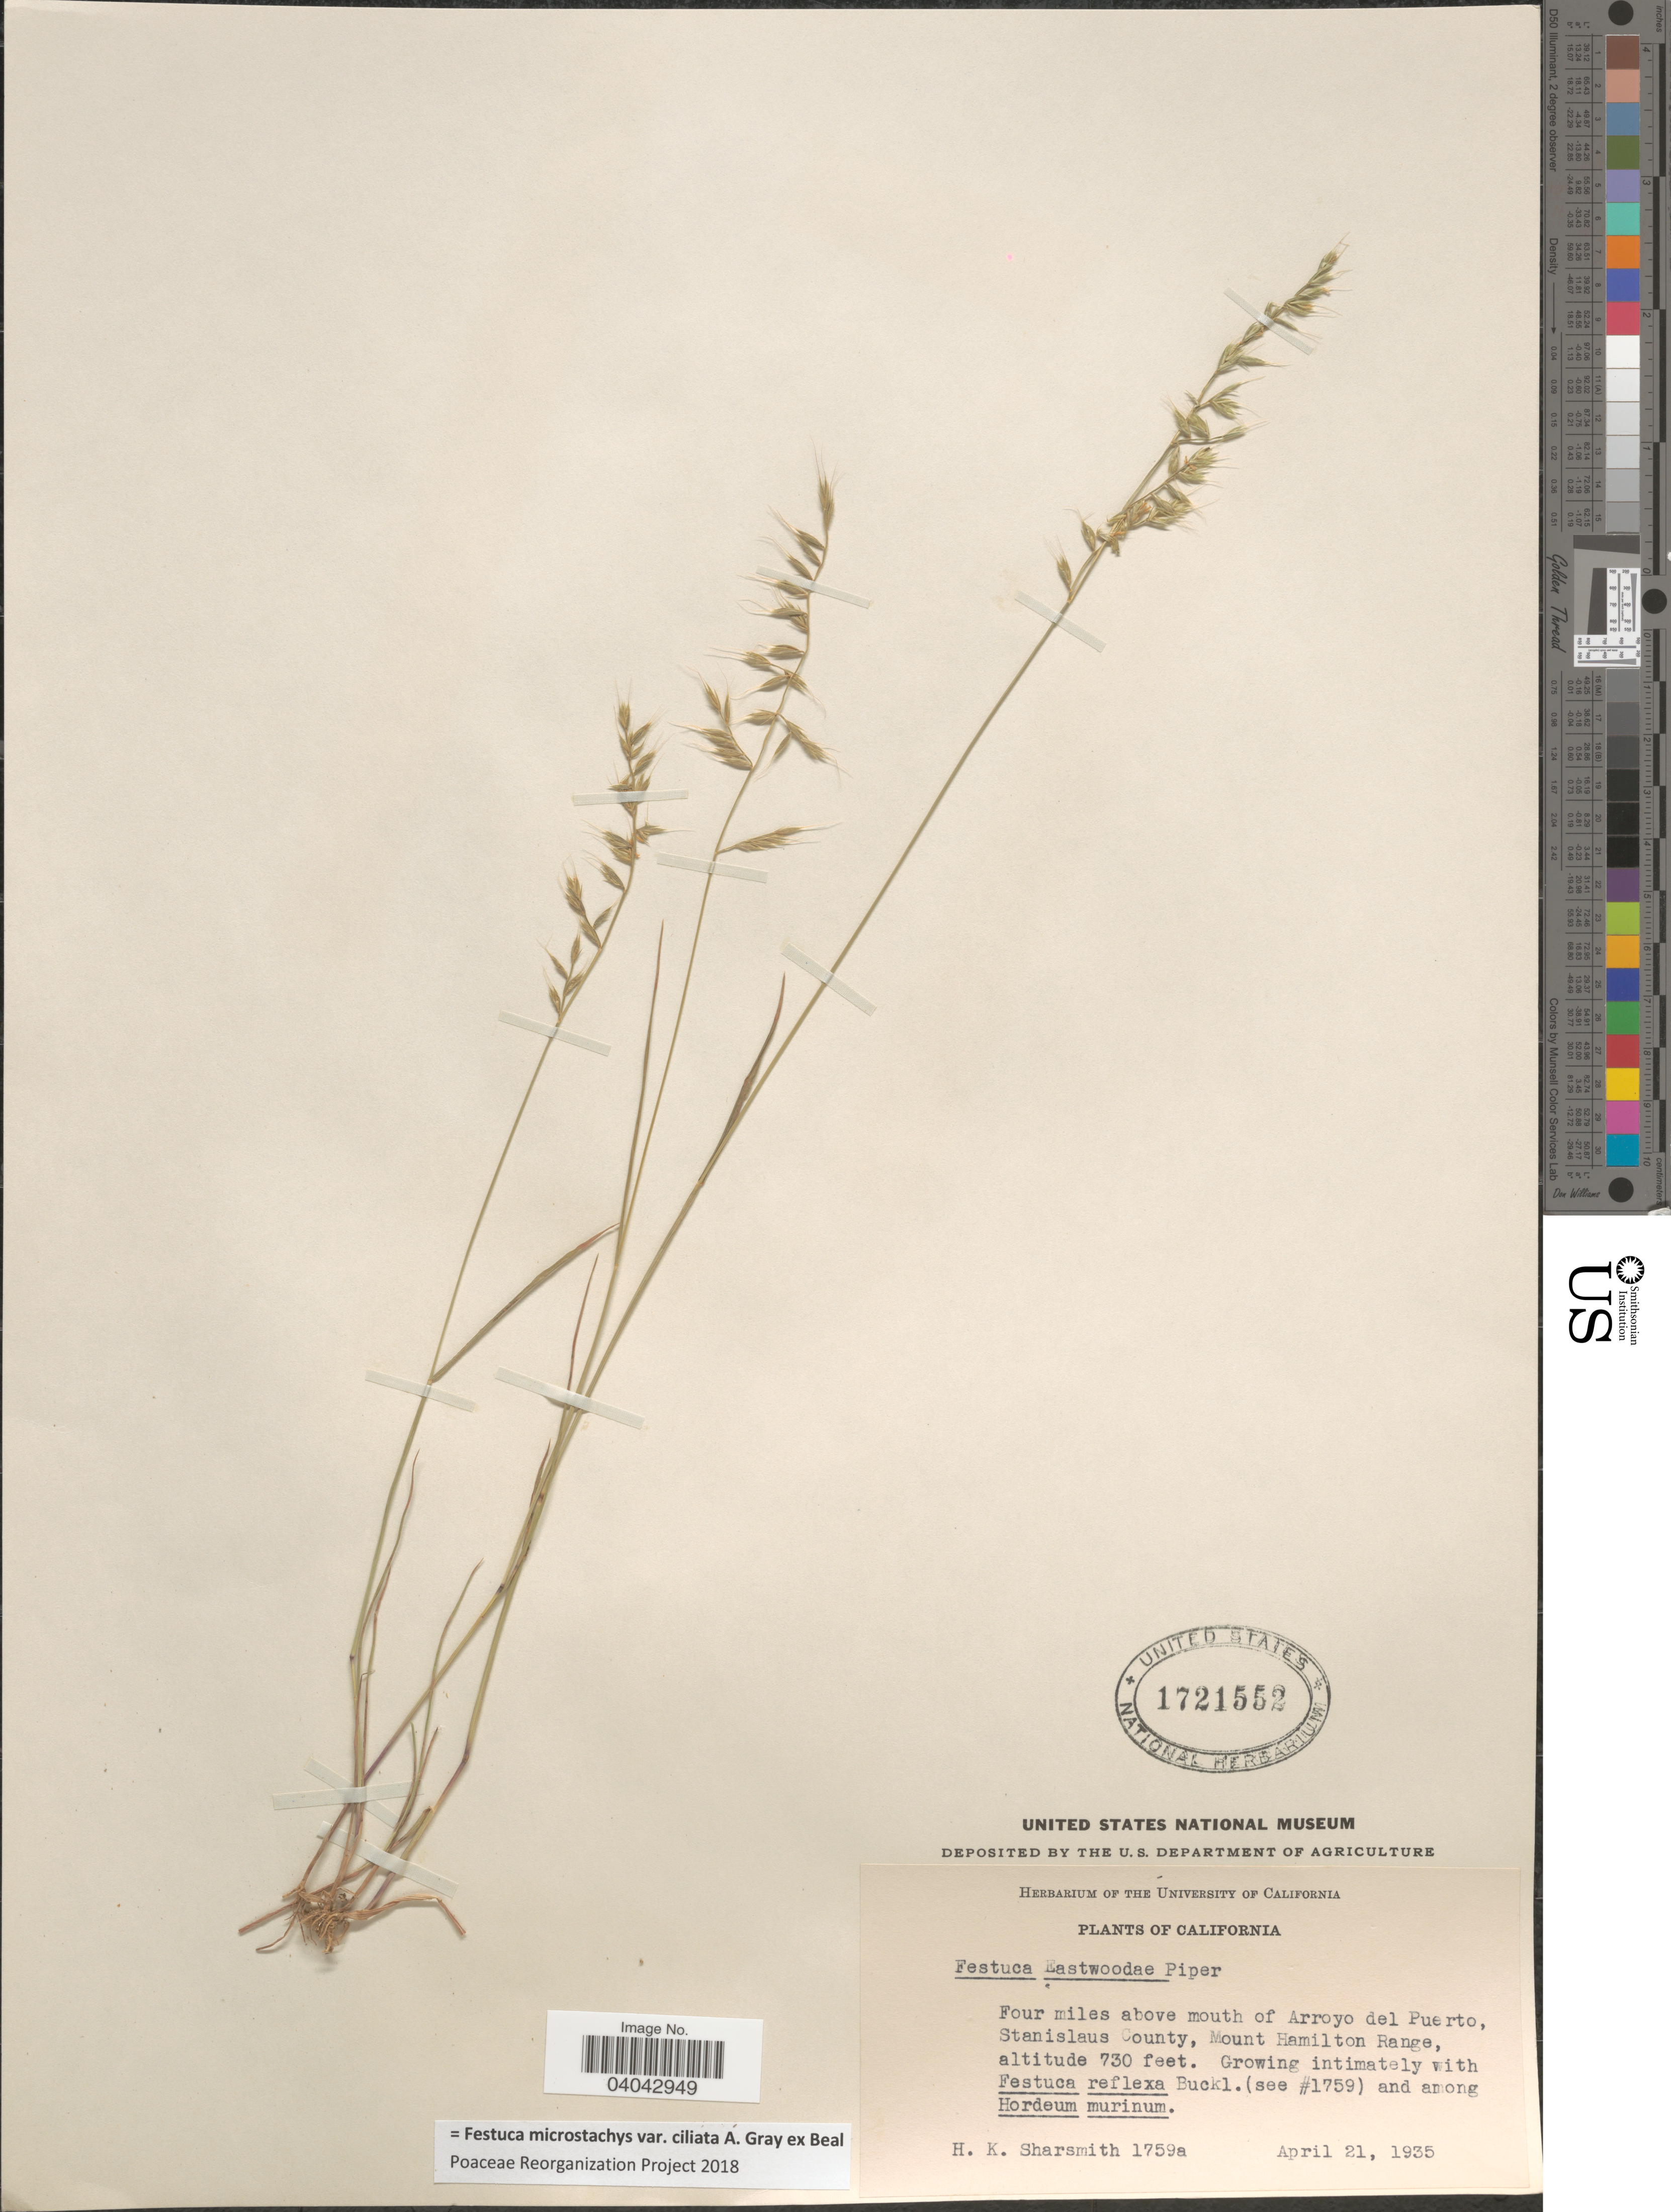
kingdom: Plantae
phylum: Tracheophyta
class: Liliopsida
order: Poales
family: Poaceae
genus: Festuca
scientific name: Festuca microstachys var. ciliata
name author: A. Gray ex W.J. Beal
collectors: H. Sharsmith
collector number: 1759a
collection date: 1935-04-21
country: United States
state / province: California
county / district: Stanislaus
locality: Four miles above mouth of Arroyo del Puerto, Stanislaus County, Mount Hamilton Range.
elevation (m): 223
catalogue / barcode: US 1721552